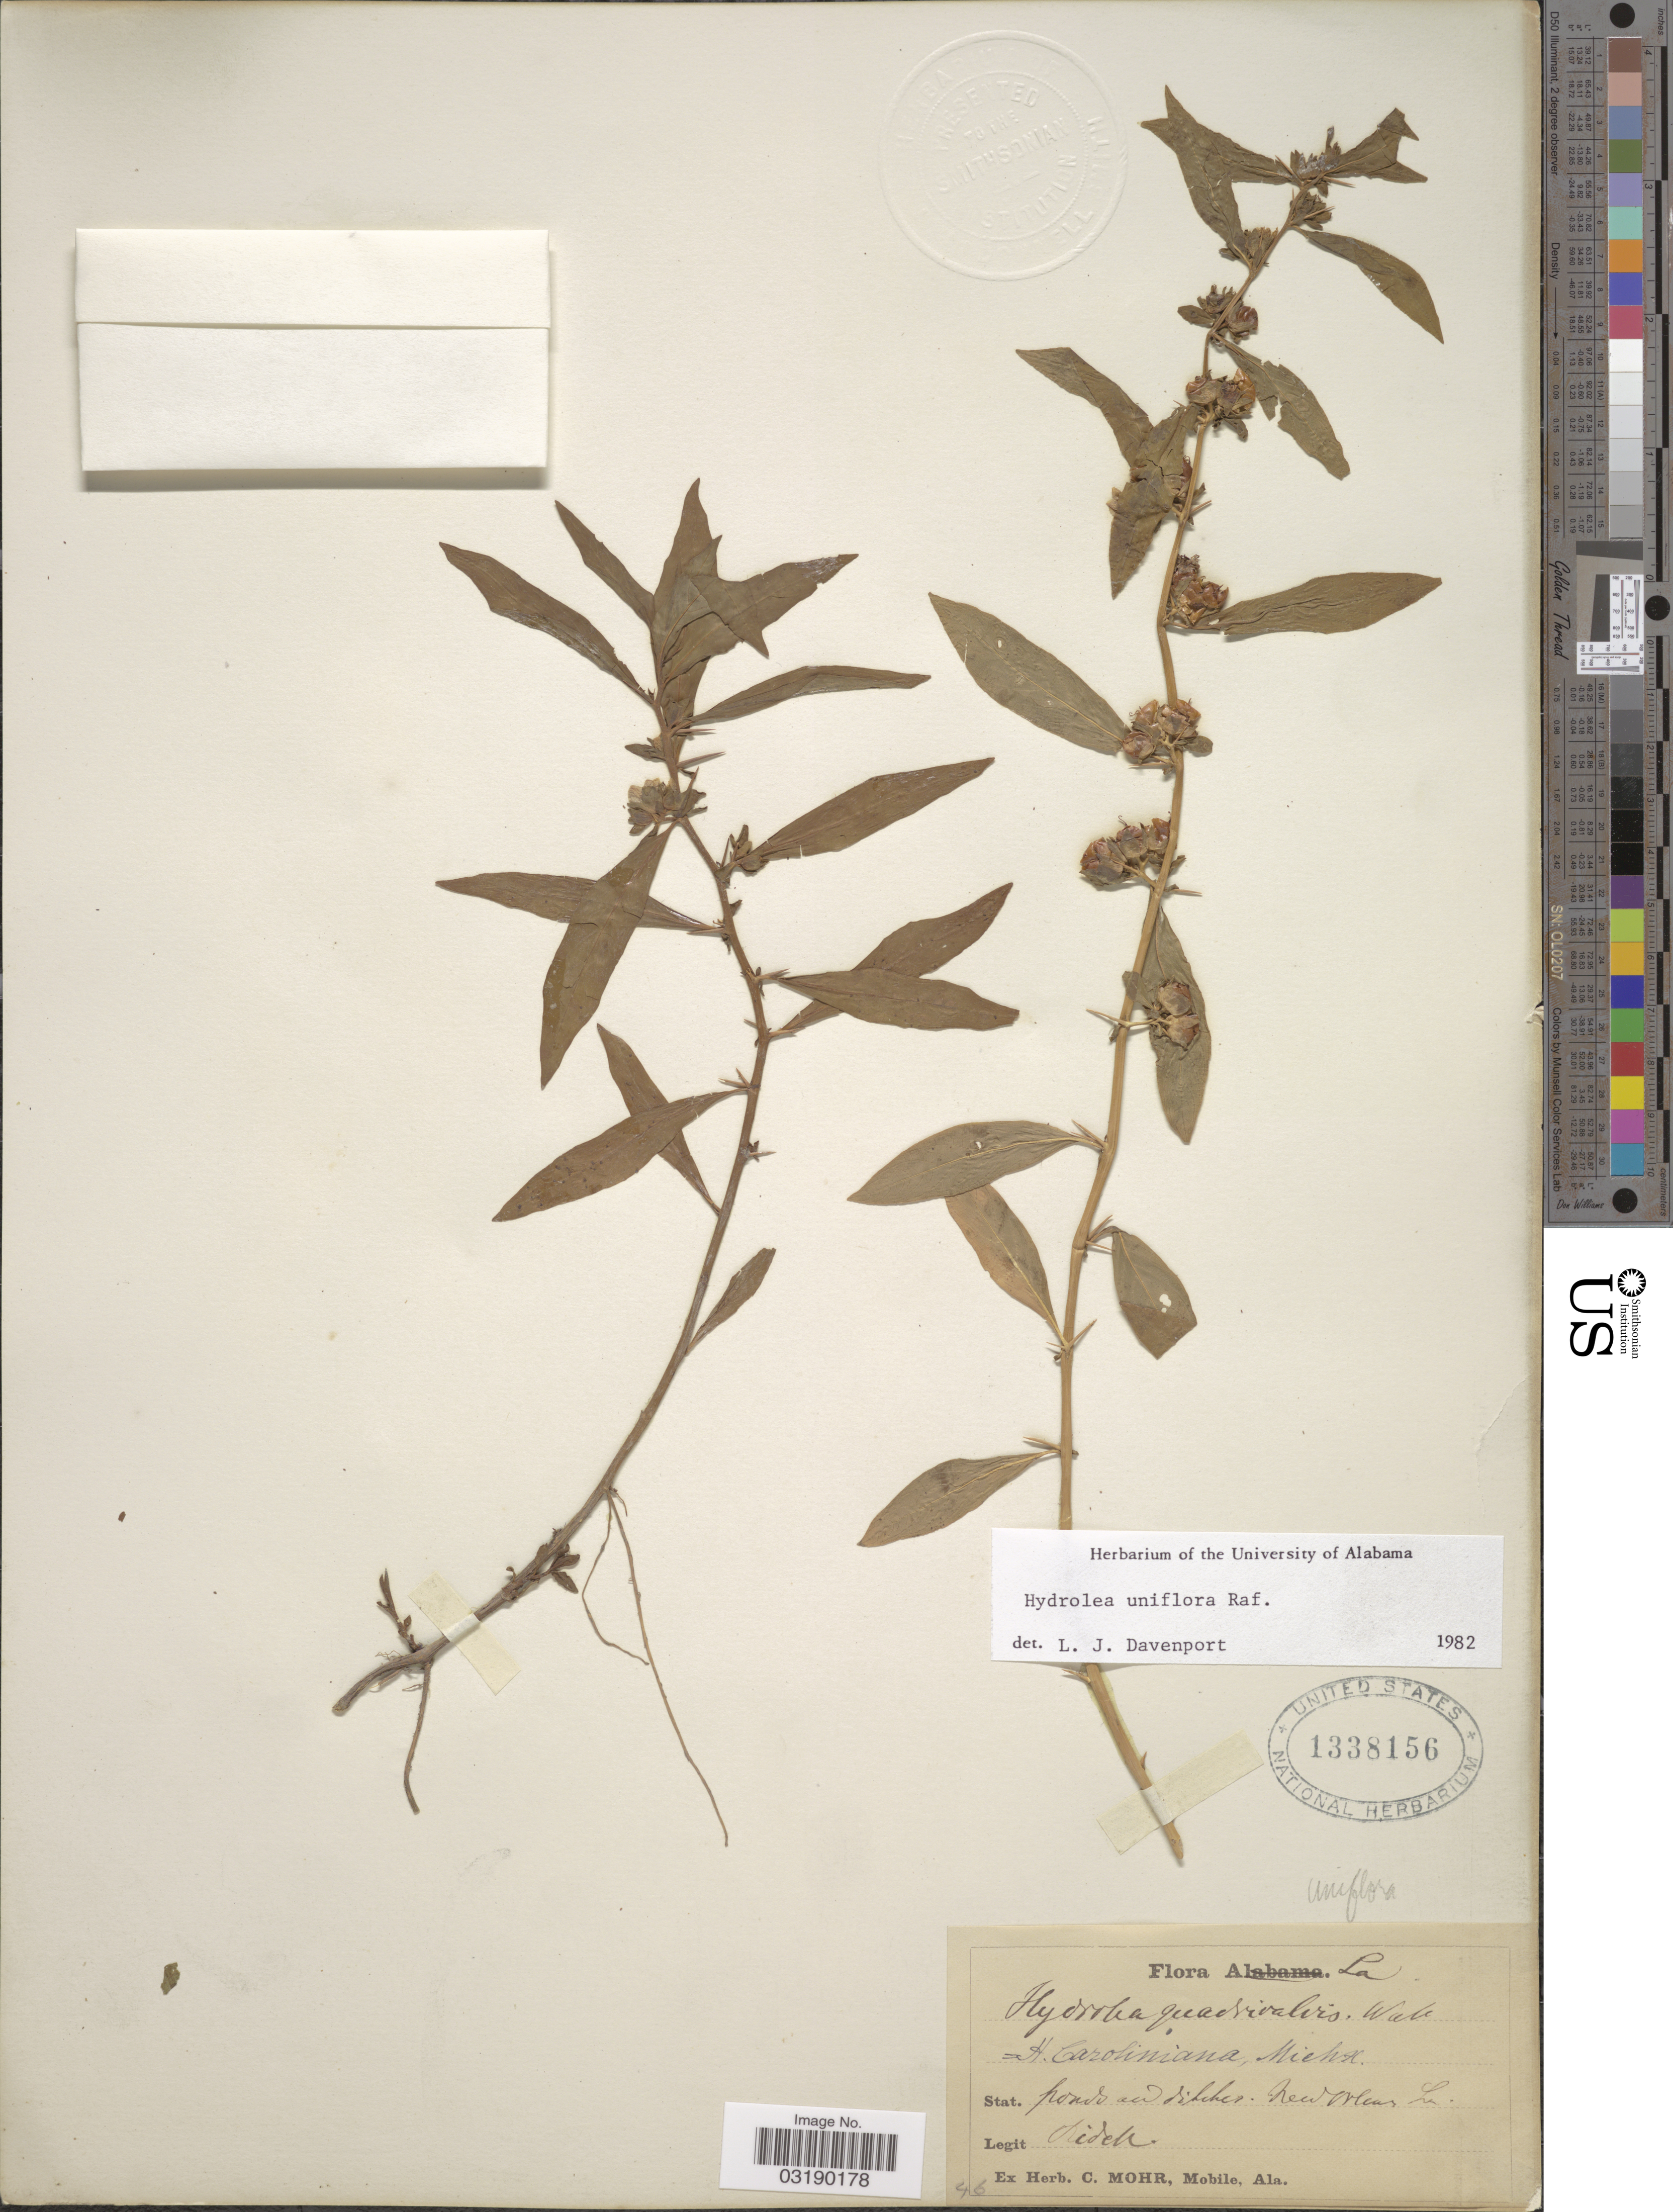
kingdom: Plantae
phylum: Tracheophyta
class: Magnoliopsida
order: Solanales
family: Hydroleaceae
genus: Hydrolea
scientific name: Hydrolea uniflora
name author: Raf.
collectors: -. Ridell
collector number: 46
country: United States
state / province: Louisiana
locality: New Orleans.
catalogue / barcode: US 1338156